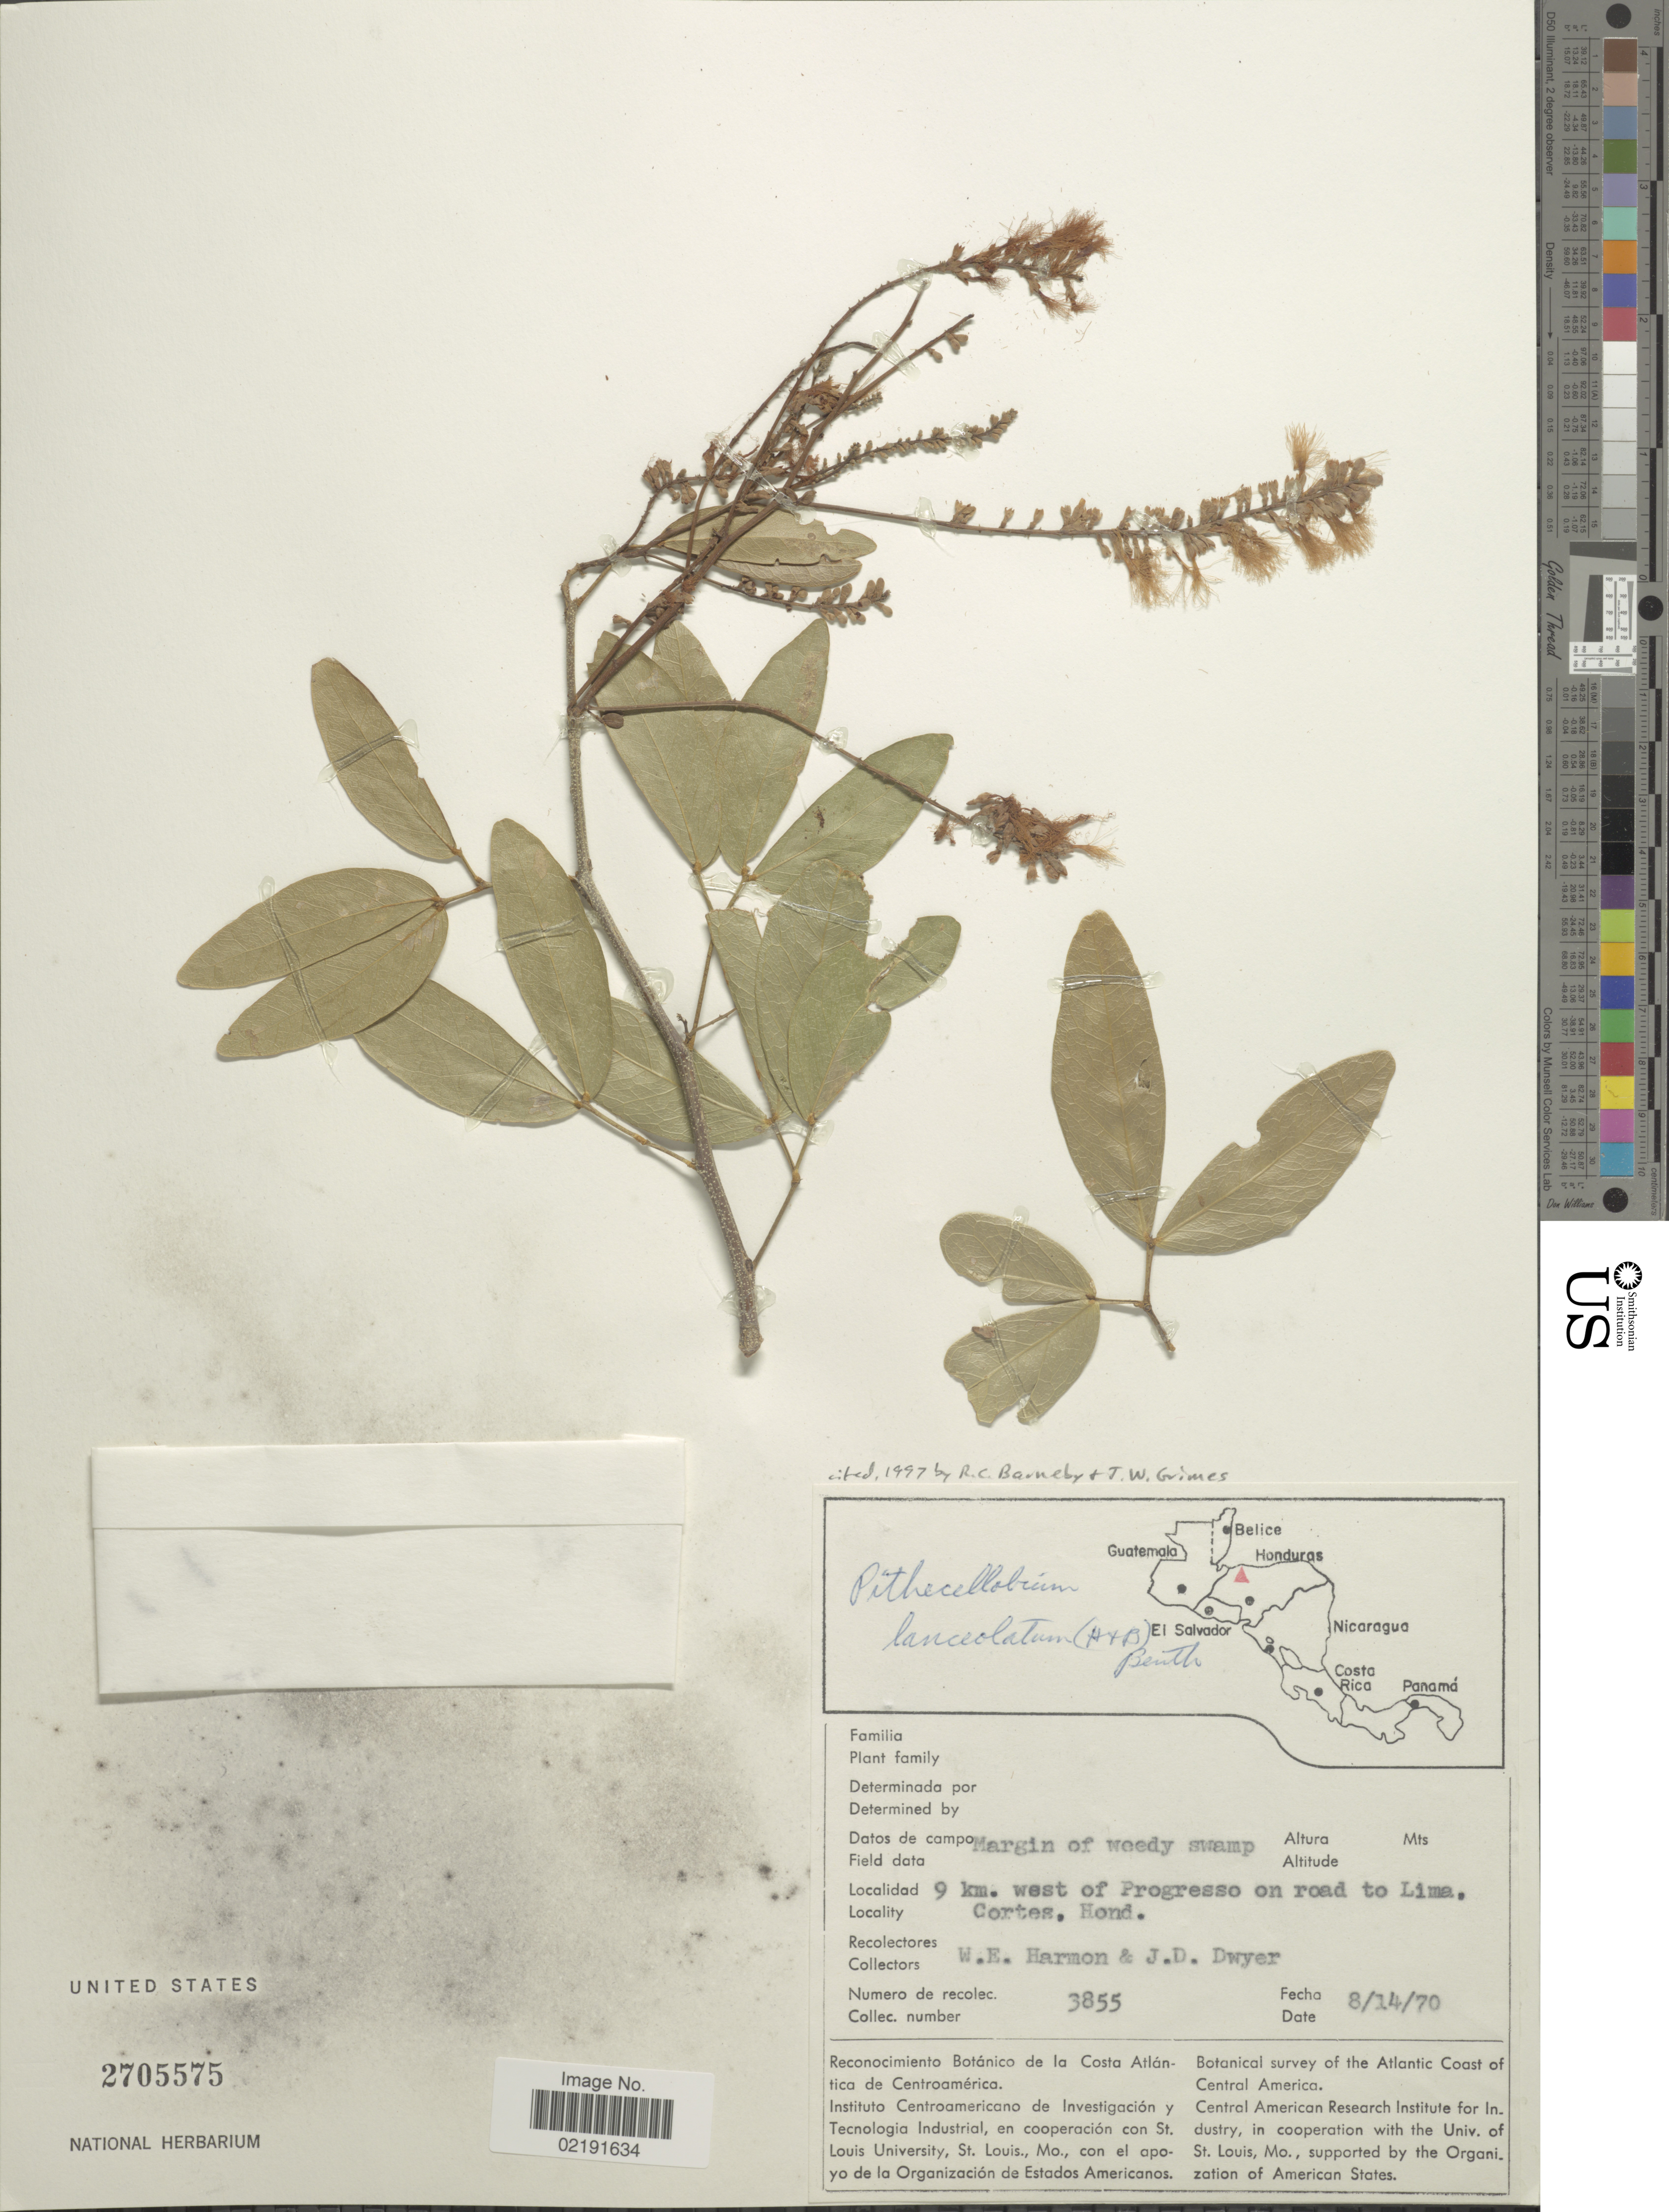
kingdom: Plantae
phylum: Tracheophyta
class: Magnoliopsida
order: Fabales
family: Fabaceae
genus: Pithecellobium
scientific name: Pithecellobium lanceolatum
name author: (Humb. & Bonpl. ex Willd.) Benth.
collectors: W. E. Harmon & J. D. Dwyer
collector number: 3855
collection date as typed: Transcribed d/m/y: 14/8/70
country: Honduras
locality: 9 km. west of Progresso on road to Lima, Cortes, Hond.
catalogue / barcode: US 2705575